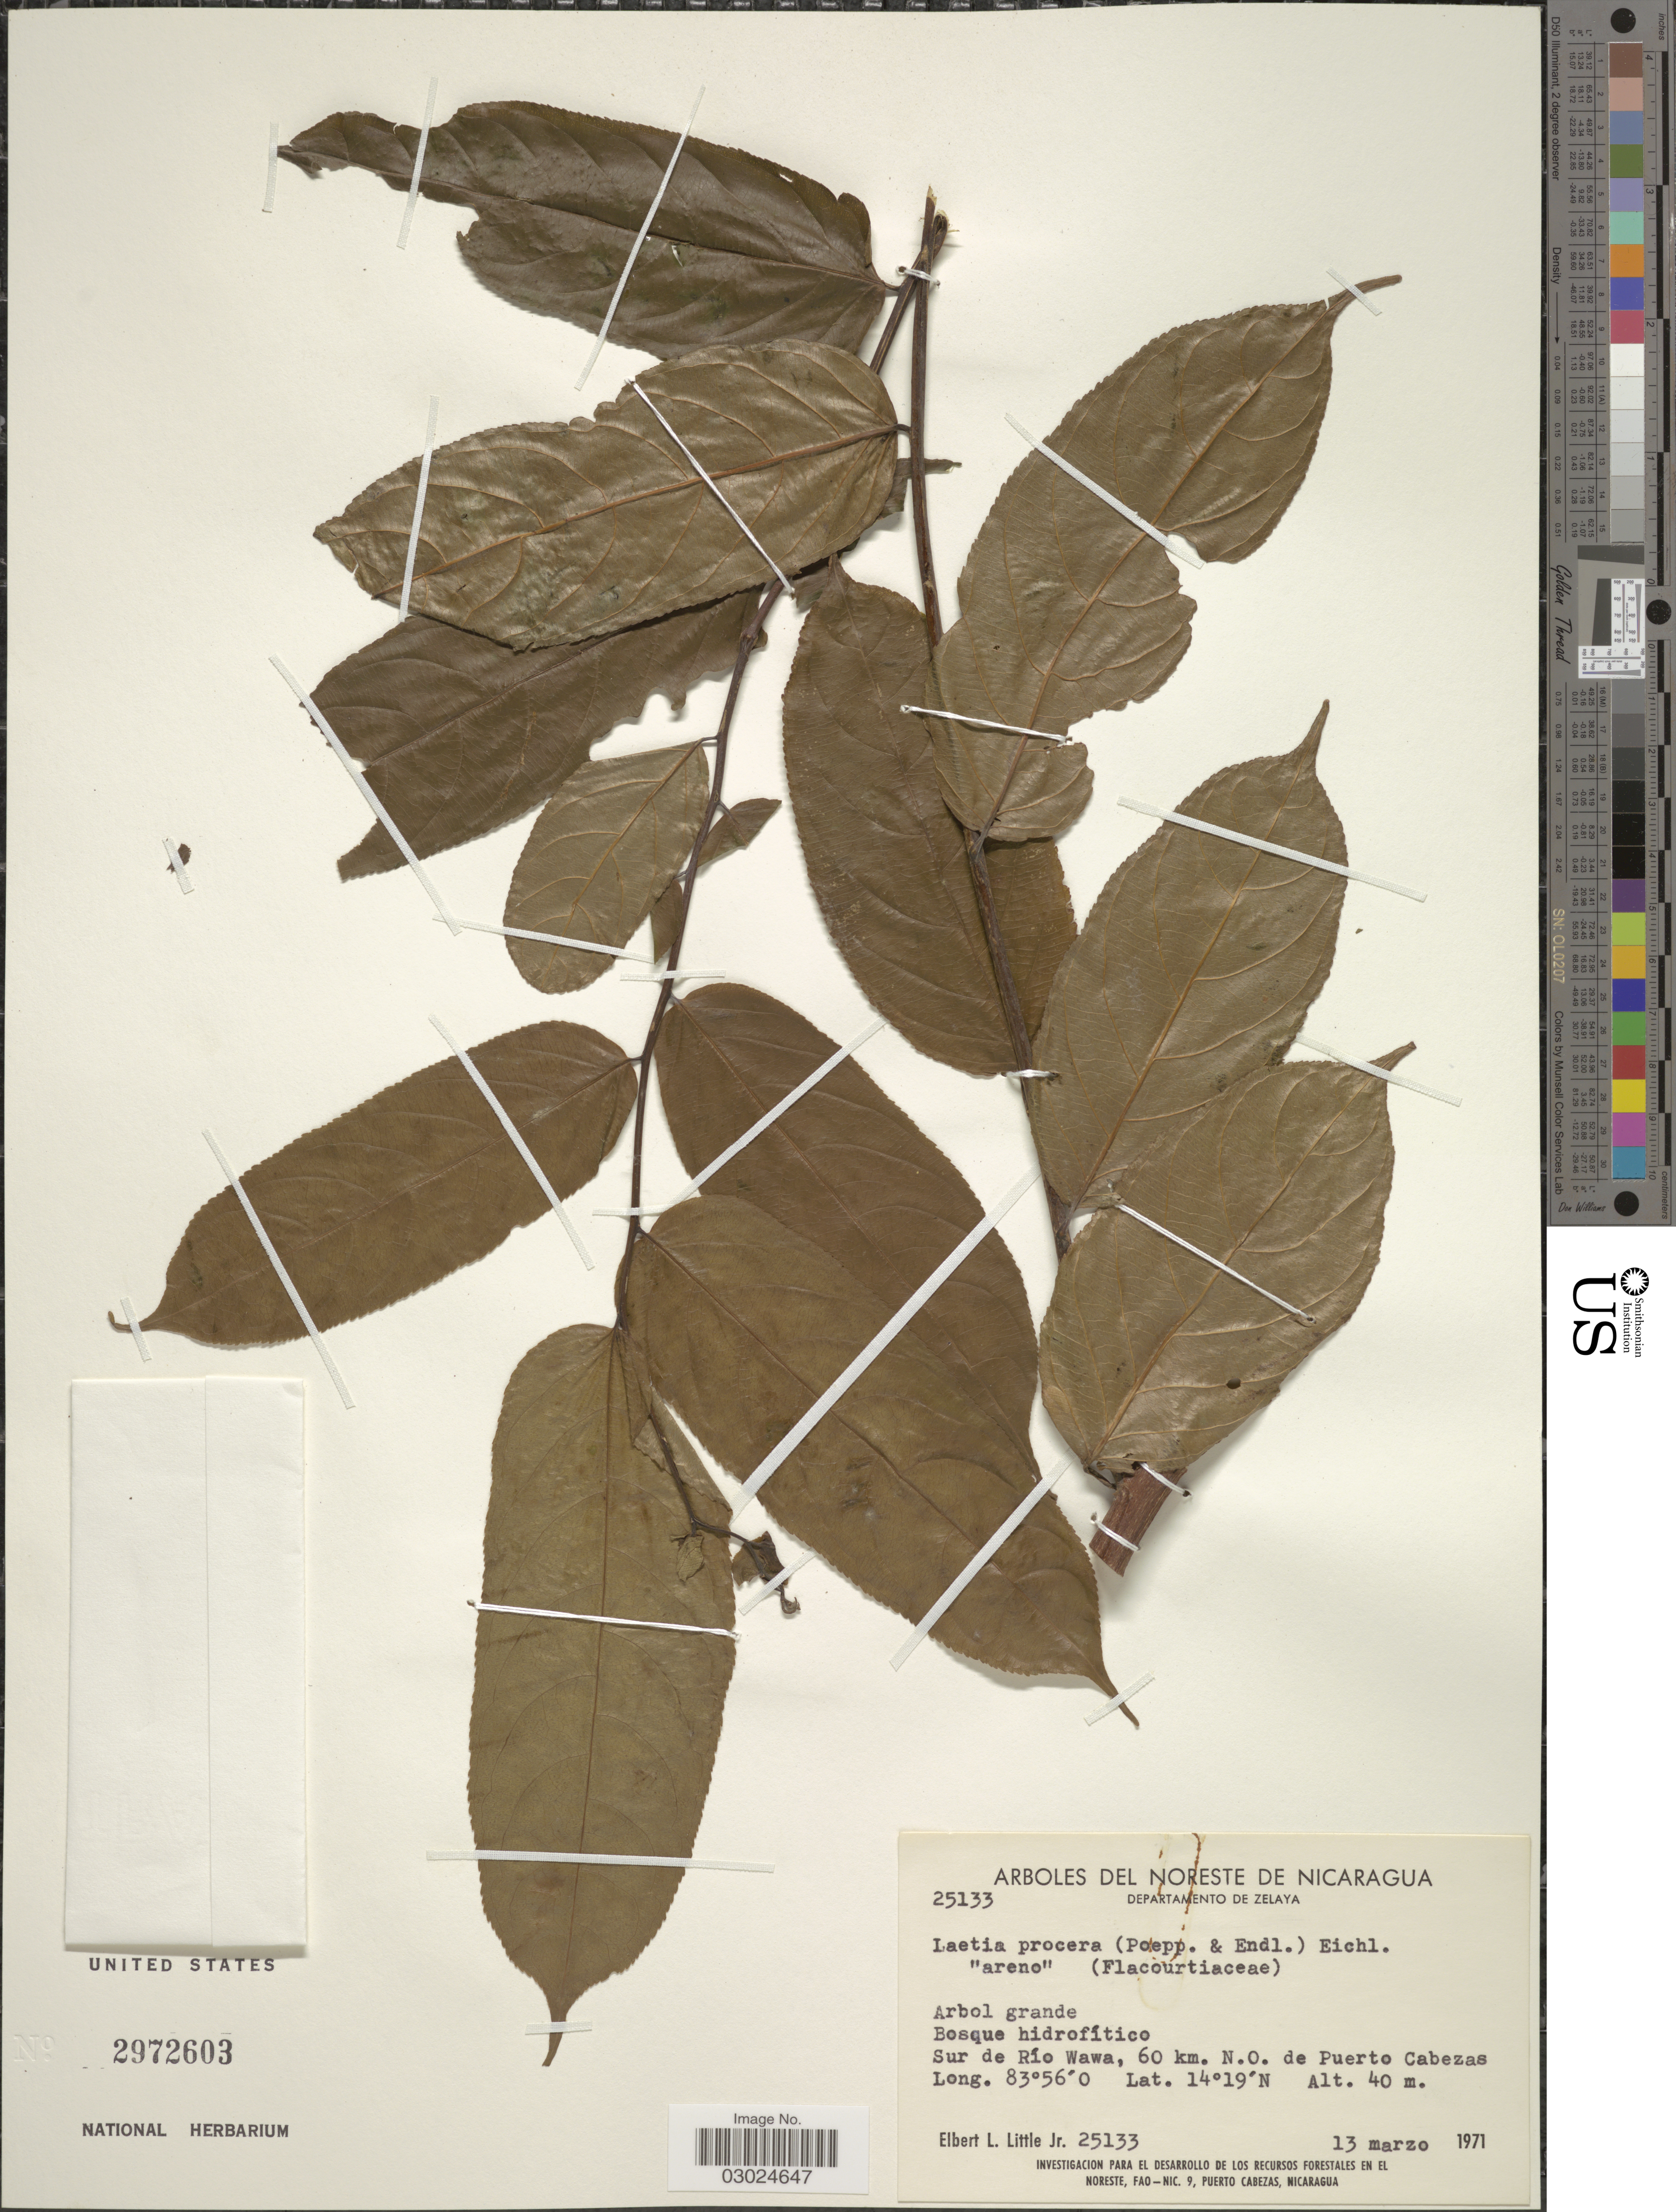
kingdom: Plantae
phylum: Tracheophyta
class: Magnoliopsida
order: Malpighiales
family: Salicaceae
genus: Laetia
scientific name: Laetia procera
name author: (Poepp.) Eichler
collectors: E. L. Little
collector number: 25133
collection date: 1971-03-13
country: Nicaragua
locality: Noreste de Nicaragua. Departamento de Zelaya. Sur de Río Wawa, 60 km. N. O. de Puerto Cabezas.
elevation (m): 40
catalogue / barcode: US 2972603